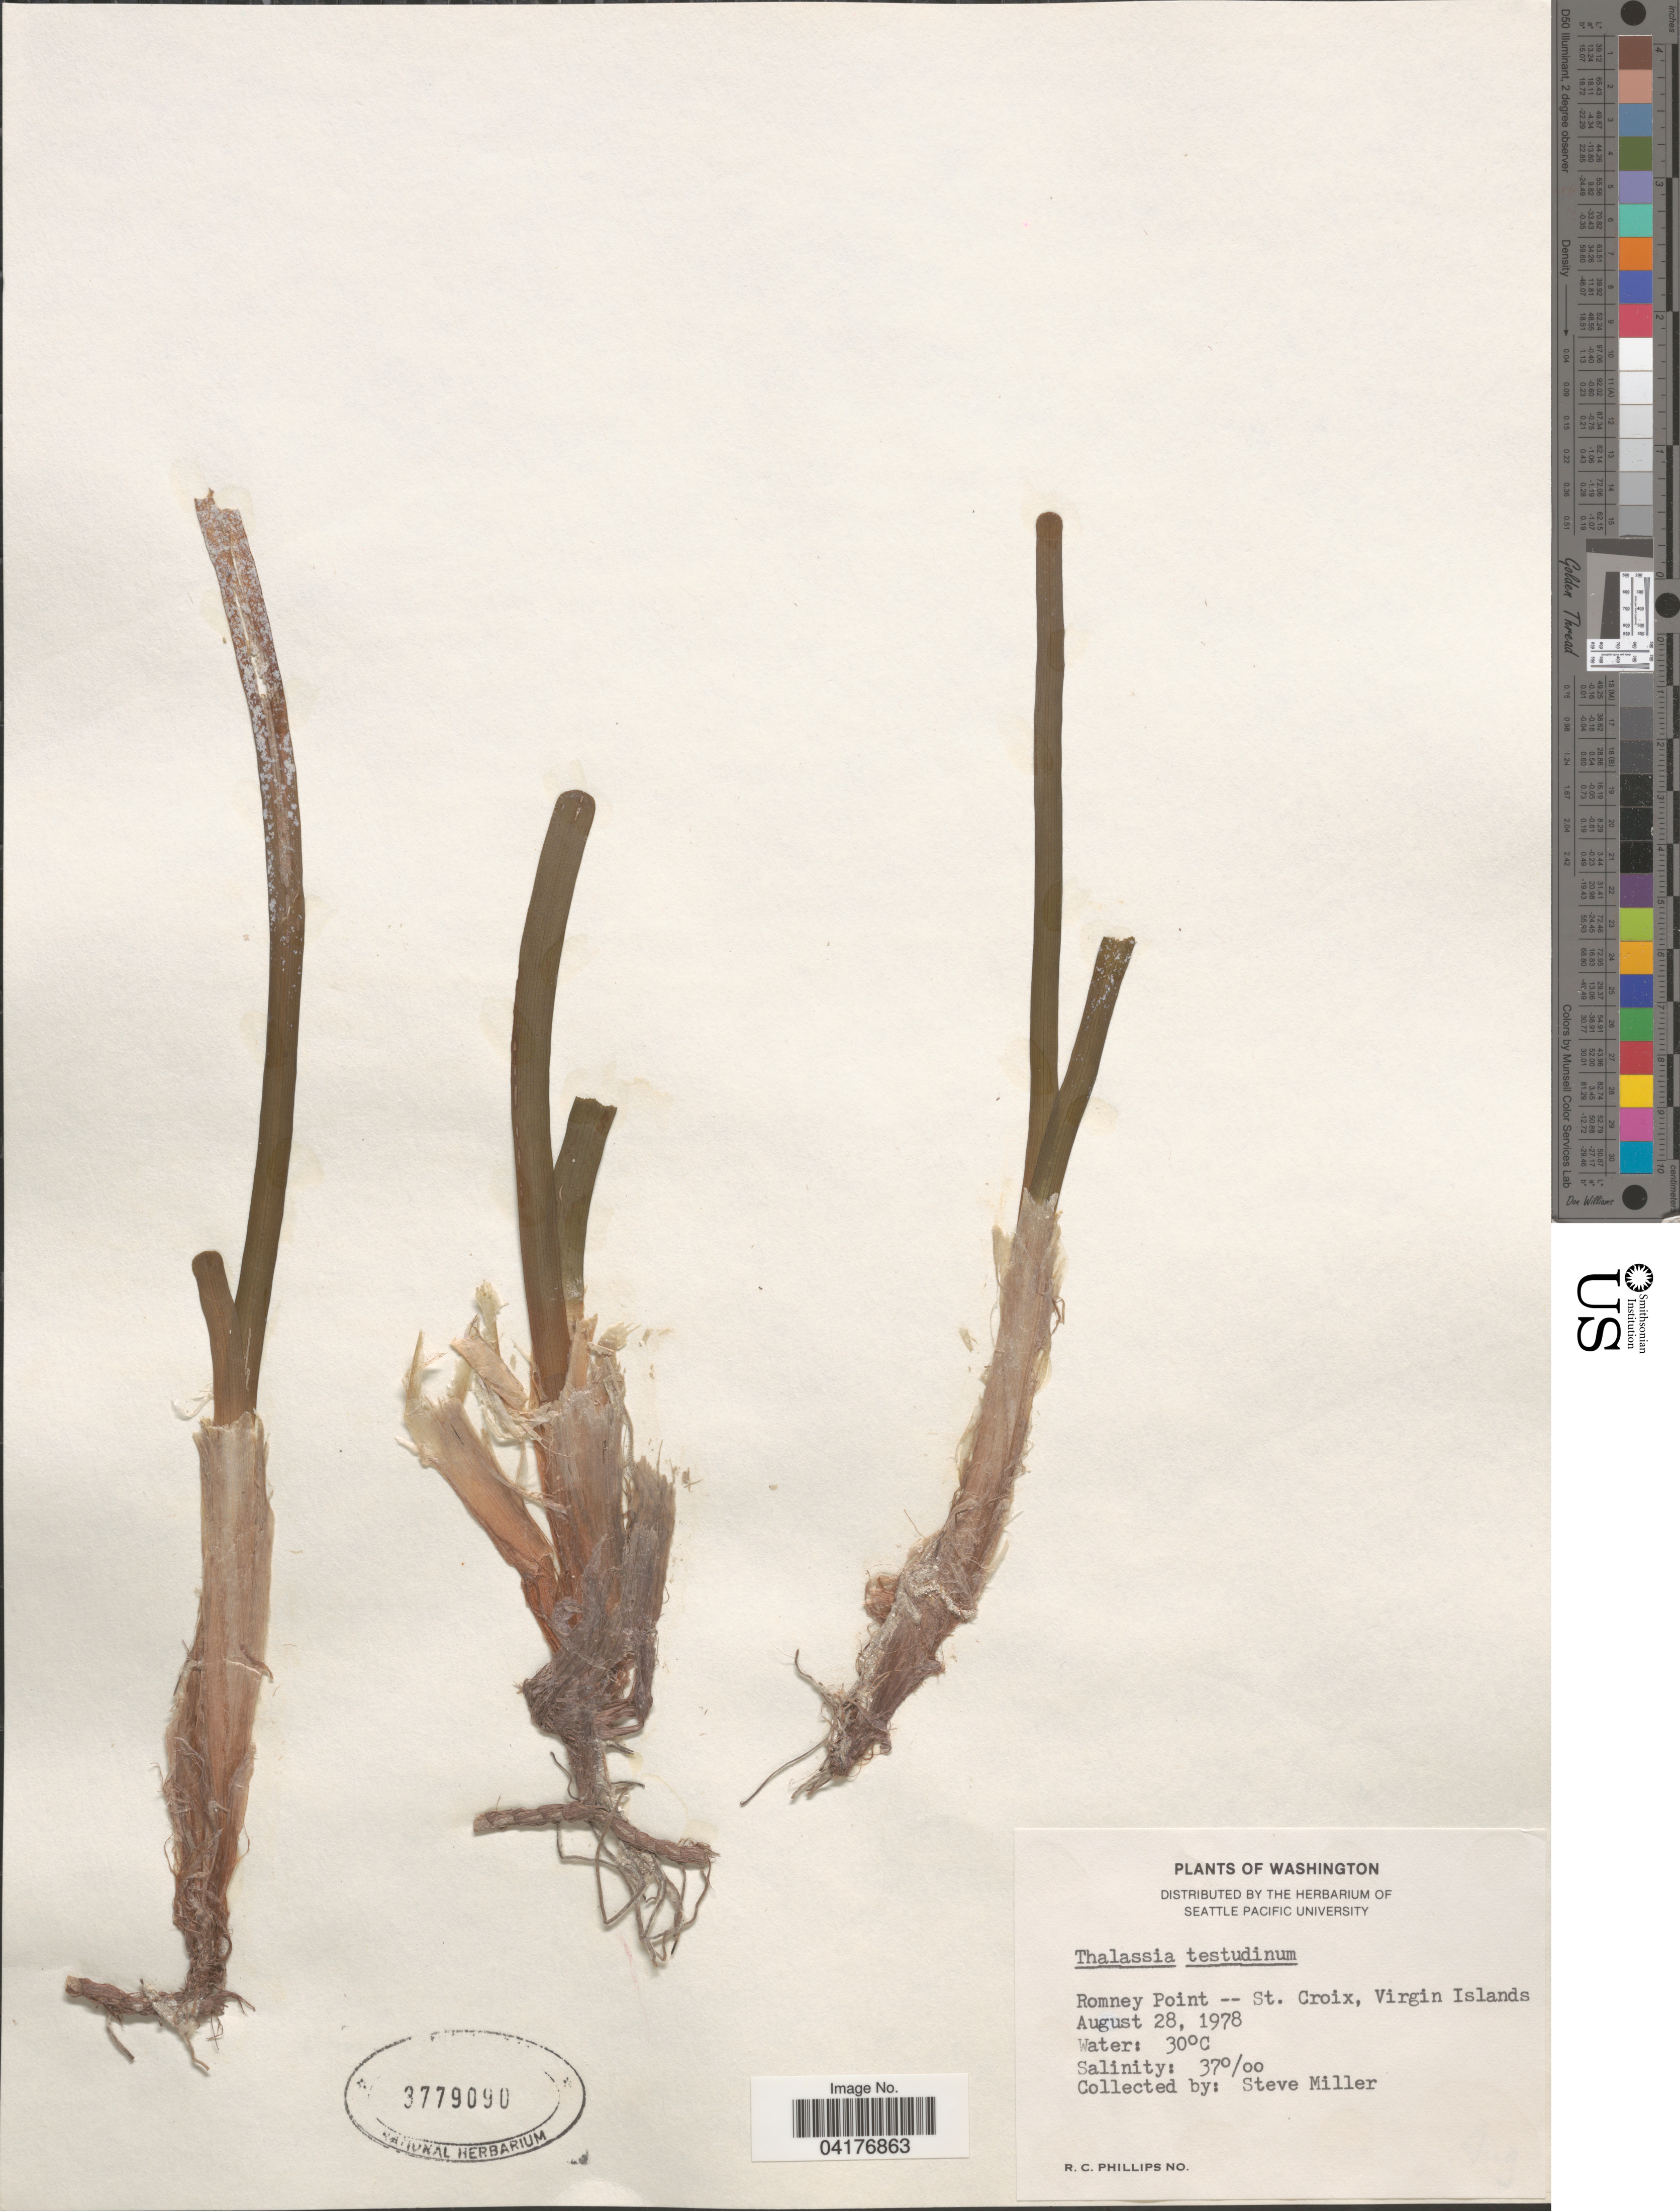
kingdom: Plantae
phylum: Tracheophyta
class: Liliopsida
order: Alismatales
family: Hydrocharitaceae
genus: Thalassia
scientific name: Thalassia testudinum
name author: Banks & Sol. ex K.D. Koenig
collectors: S. Miller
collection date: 1978-08-28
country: U.S. Virgin Islands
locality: Romney Point -- St. Croix, Virgin Islands.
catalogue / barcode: US 3779090